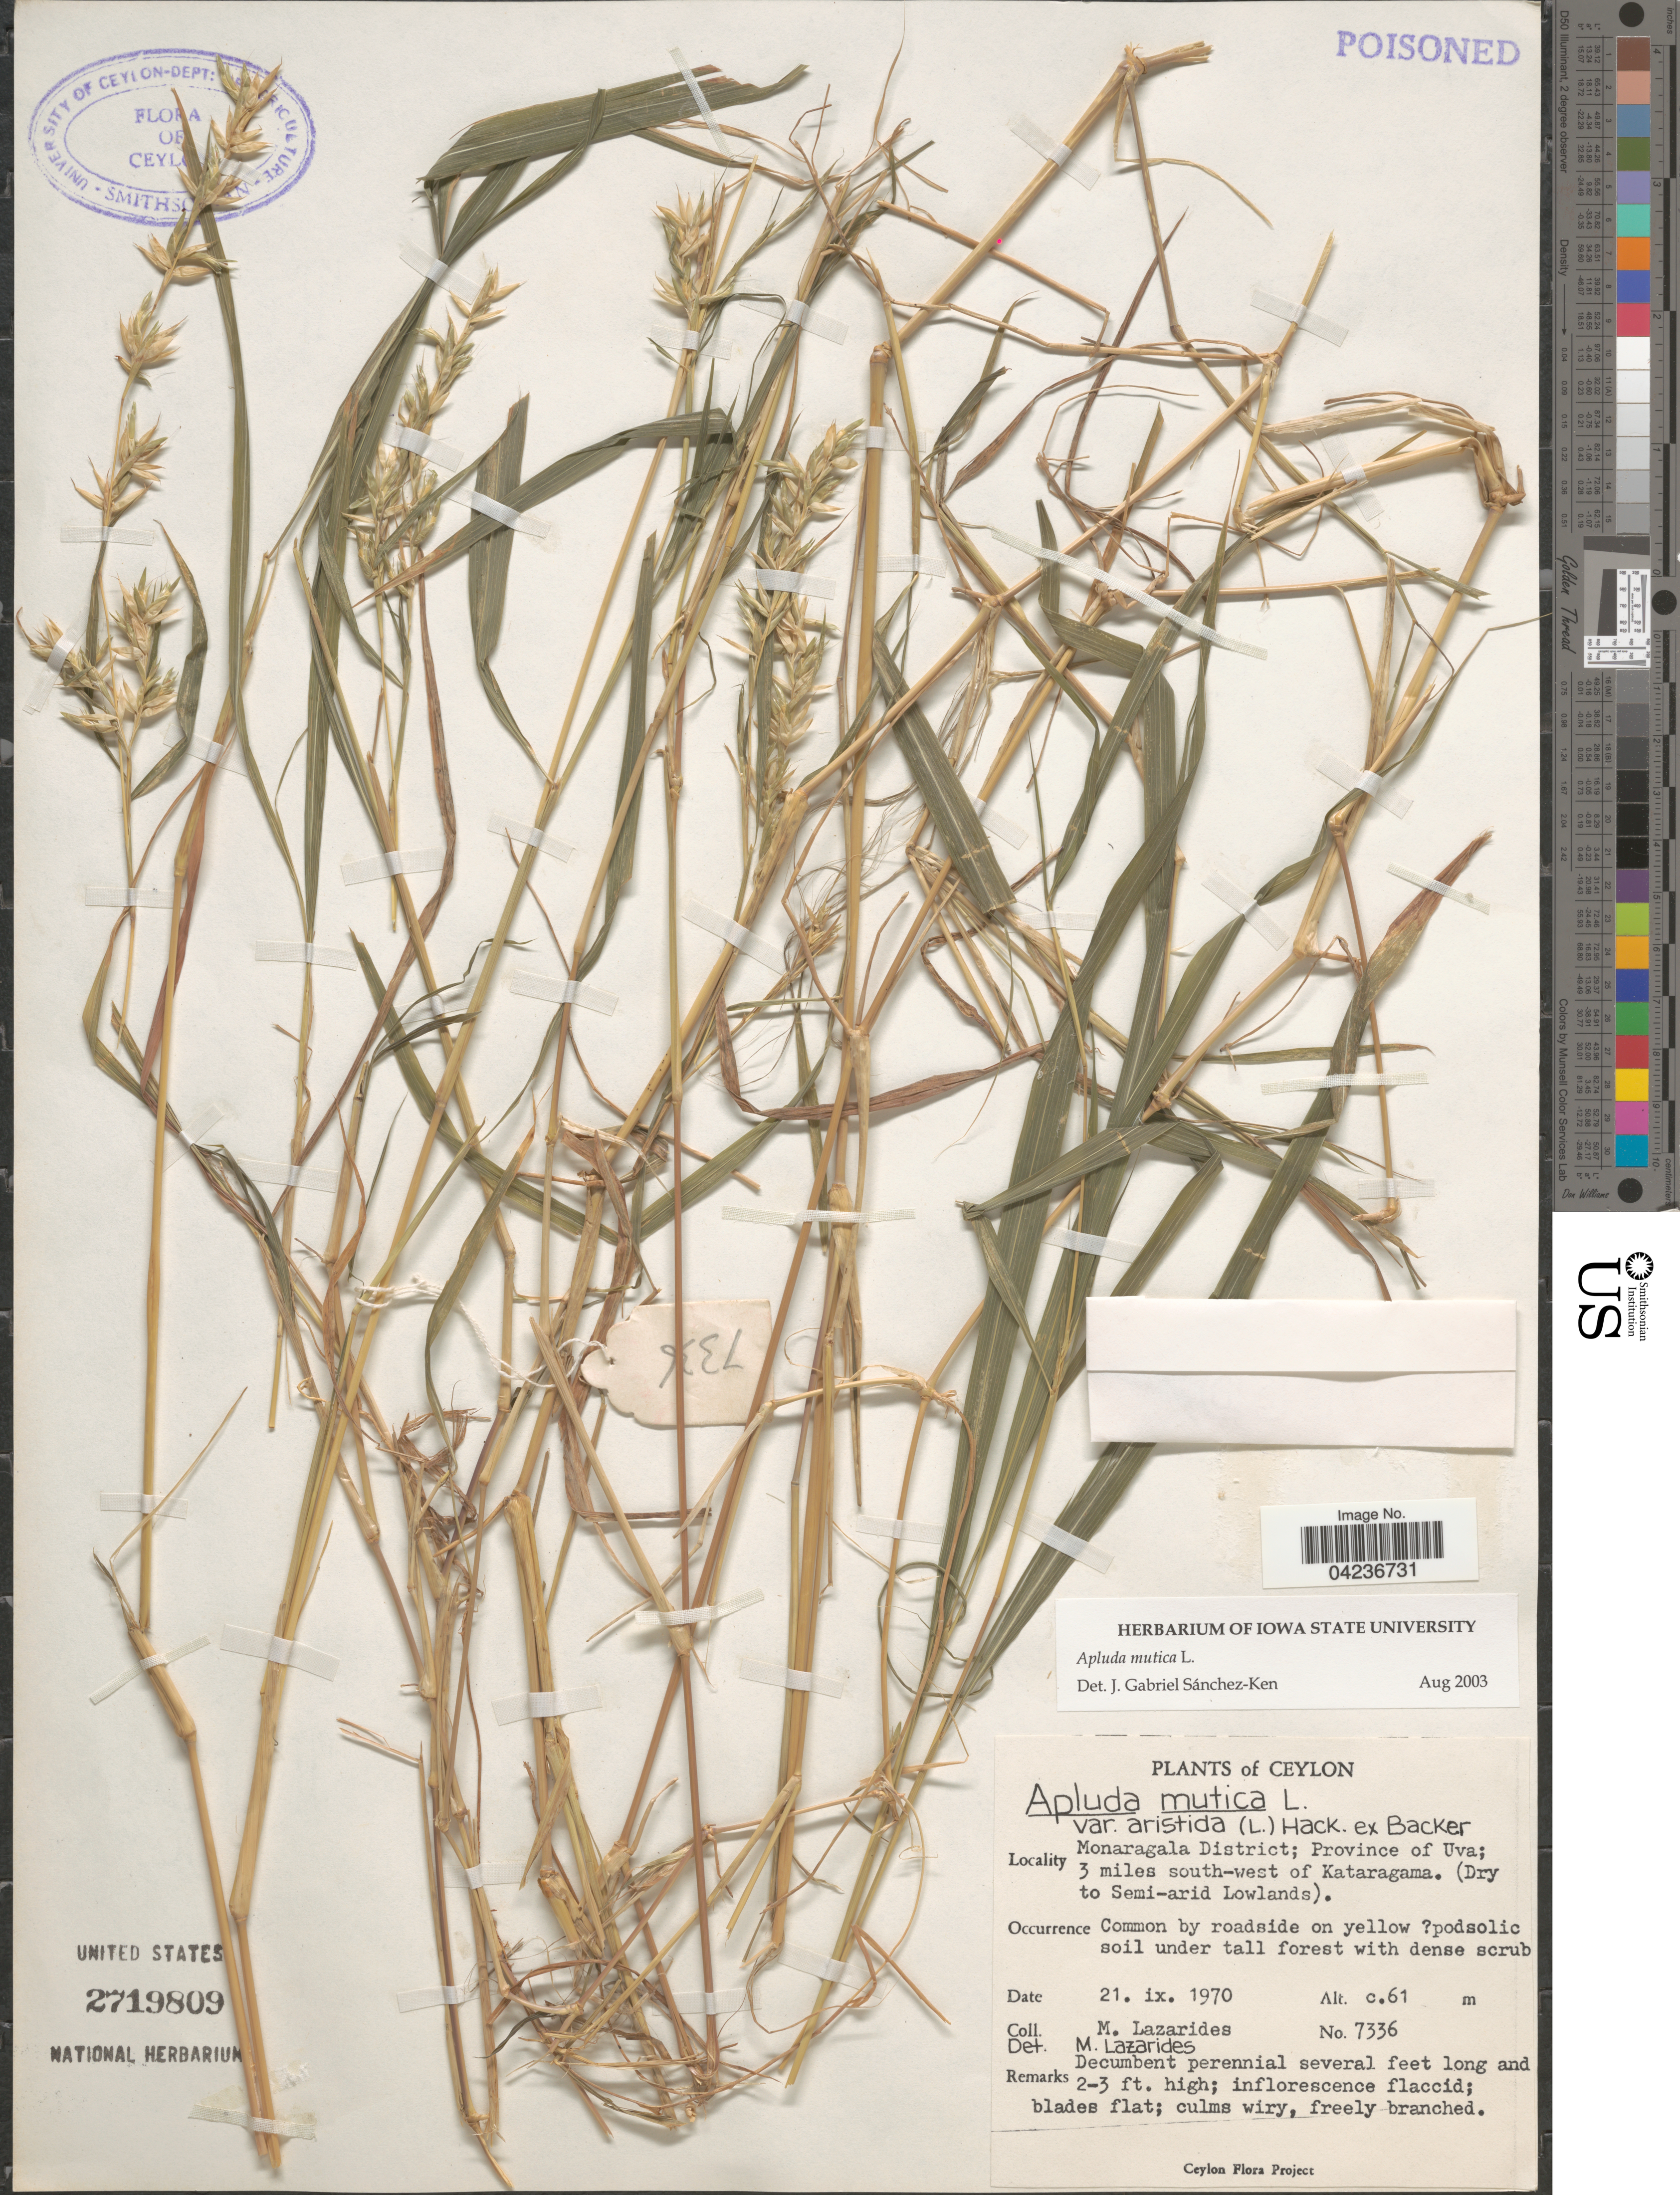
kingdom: Plantae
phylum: Tracheophyta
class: Liliopsida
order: Poales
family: Poaceae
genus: Apluda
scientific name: Apluda mutica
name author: L.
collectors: M. Lazarides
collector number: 7336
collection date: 1970-09-21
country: Sri Lanka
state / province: Uva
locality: Ceylon. Monaragala District; 3 miles south-west of Kataragama. (Dry to Semi-arid Lowlands).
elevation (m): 61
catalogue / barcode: US 2719809